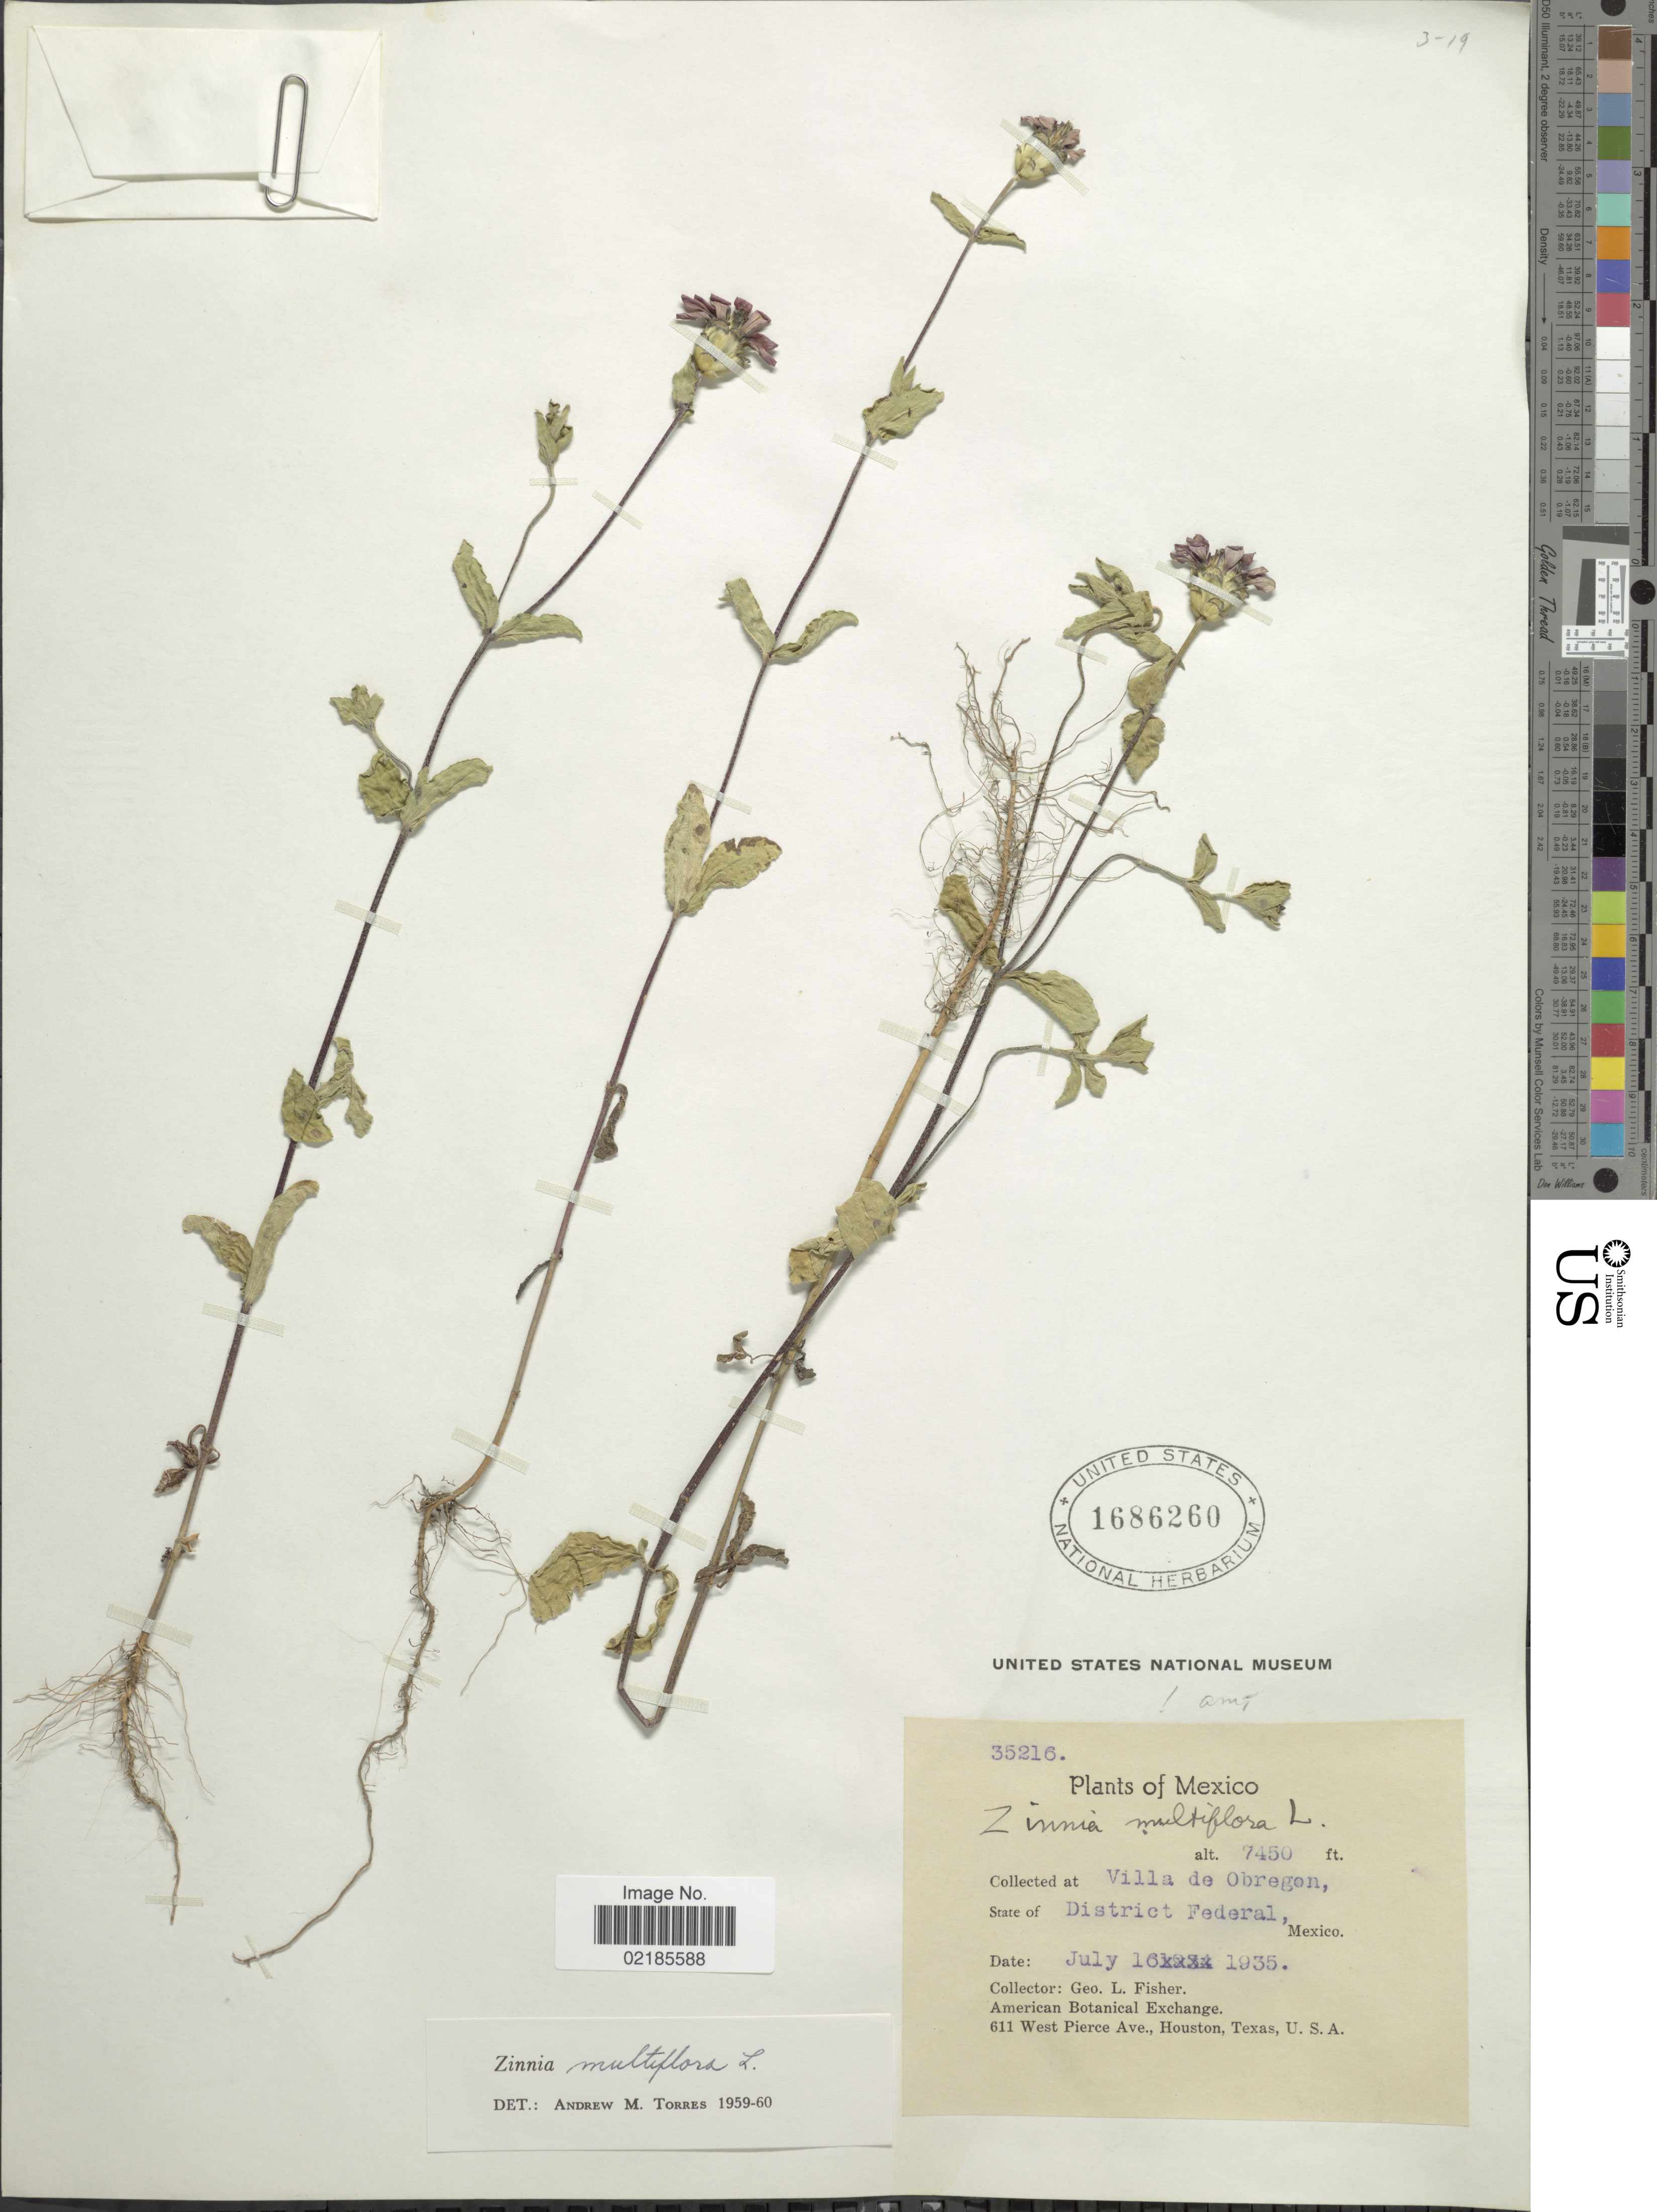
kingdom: Plantae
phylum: Tracheophyta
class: Magnoliopsida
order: Asterales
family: Asteraceae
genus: Zinnia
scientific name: Zinnia peruviana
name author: (L.) L.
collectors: G. L. Fisher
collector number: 35216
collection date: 1935-07-16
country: Mexico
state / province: Distrito Federal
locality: Villa de Obregon, District Federal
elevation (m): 2271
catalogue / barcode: US 1686260